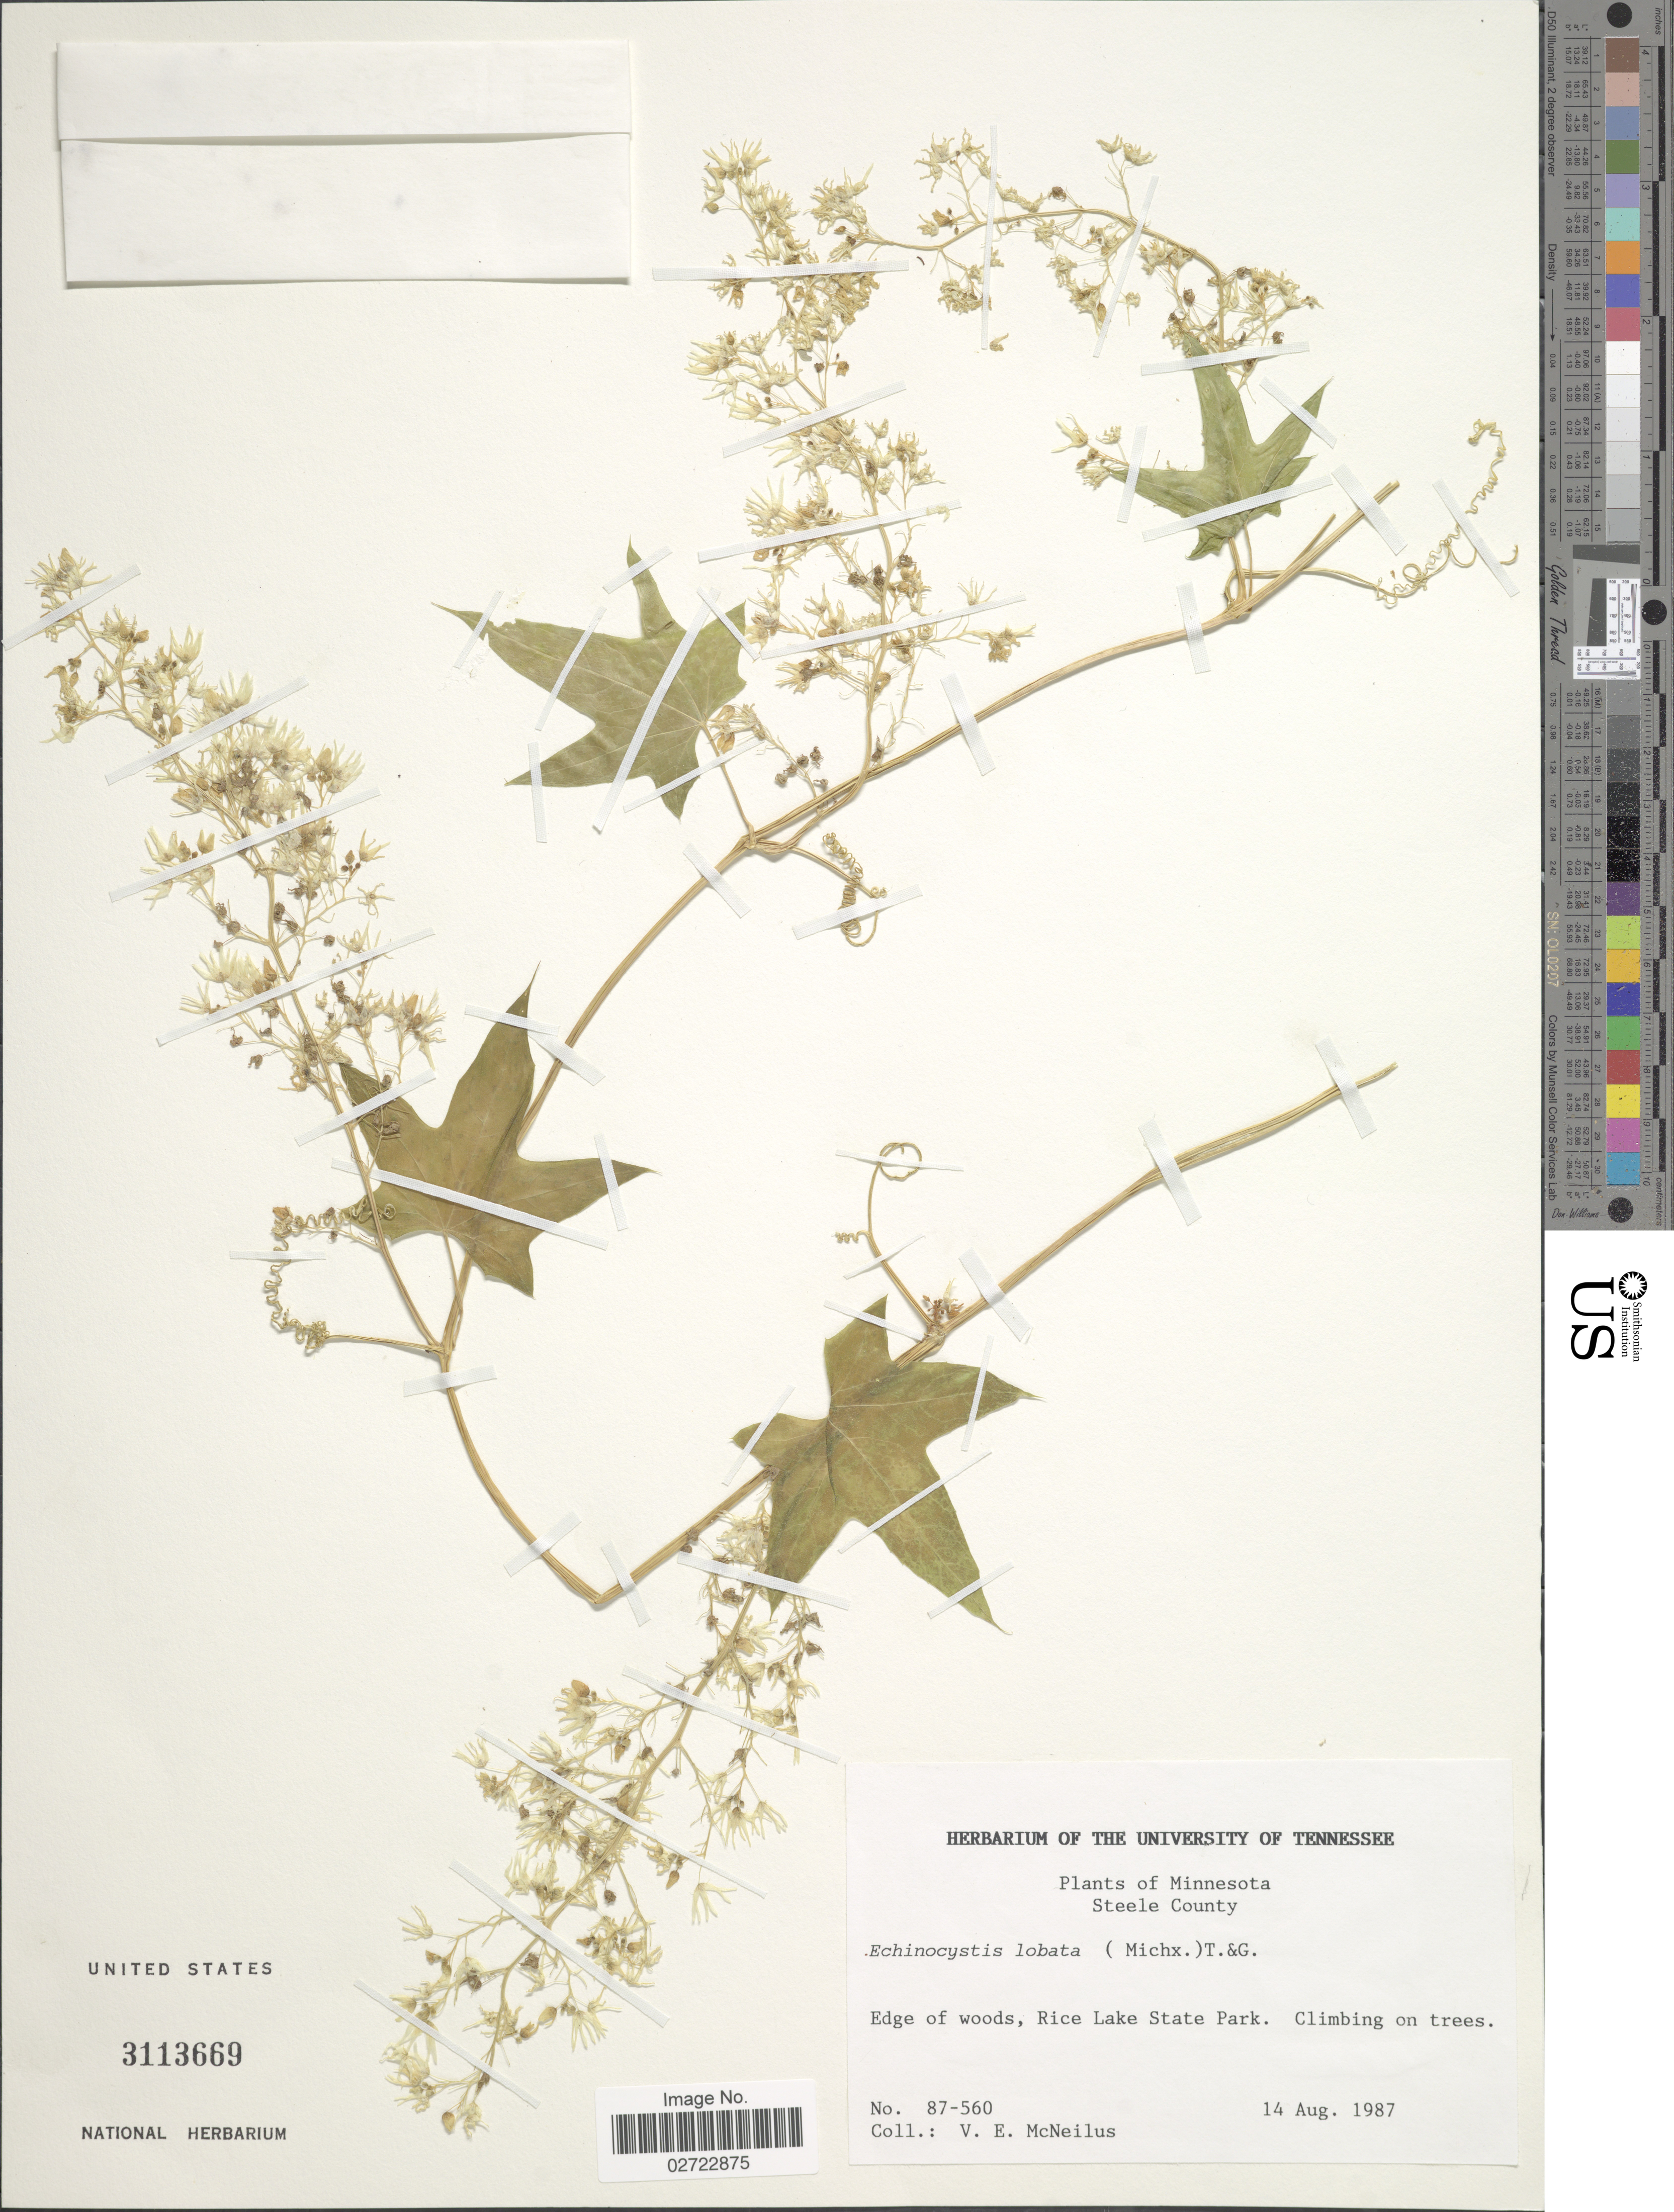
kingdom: Plantae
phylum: Tracheophyta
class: Magnoliopsida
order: Cucurbitales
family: Cucurbitaceae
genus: Echinocystis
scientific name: Echinocystis lobata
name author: (Michx.) Torr. & A. Gray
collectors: V. Mcneilus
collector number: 87-560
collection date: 1987-08-14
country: United States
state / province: Minnesota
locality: Steele County. Rice Lake State Park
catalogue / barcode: US 3113669